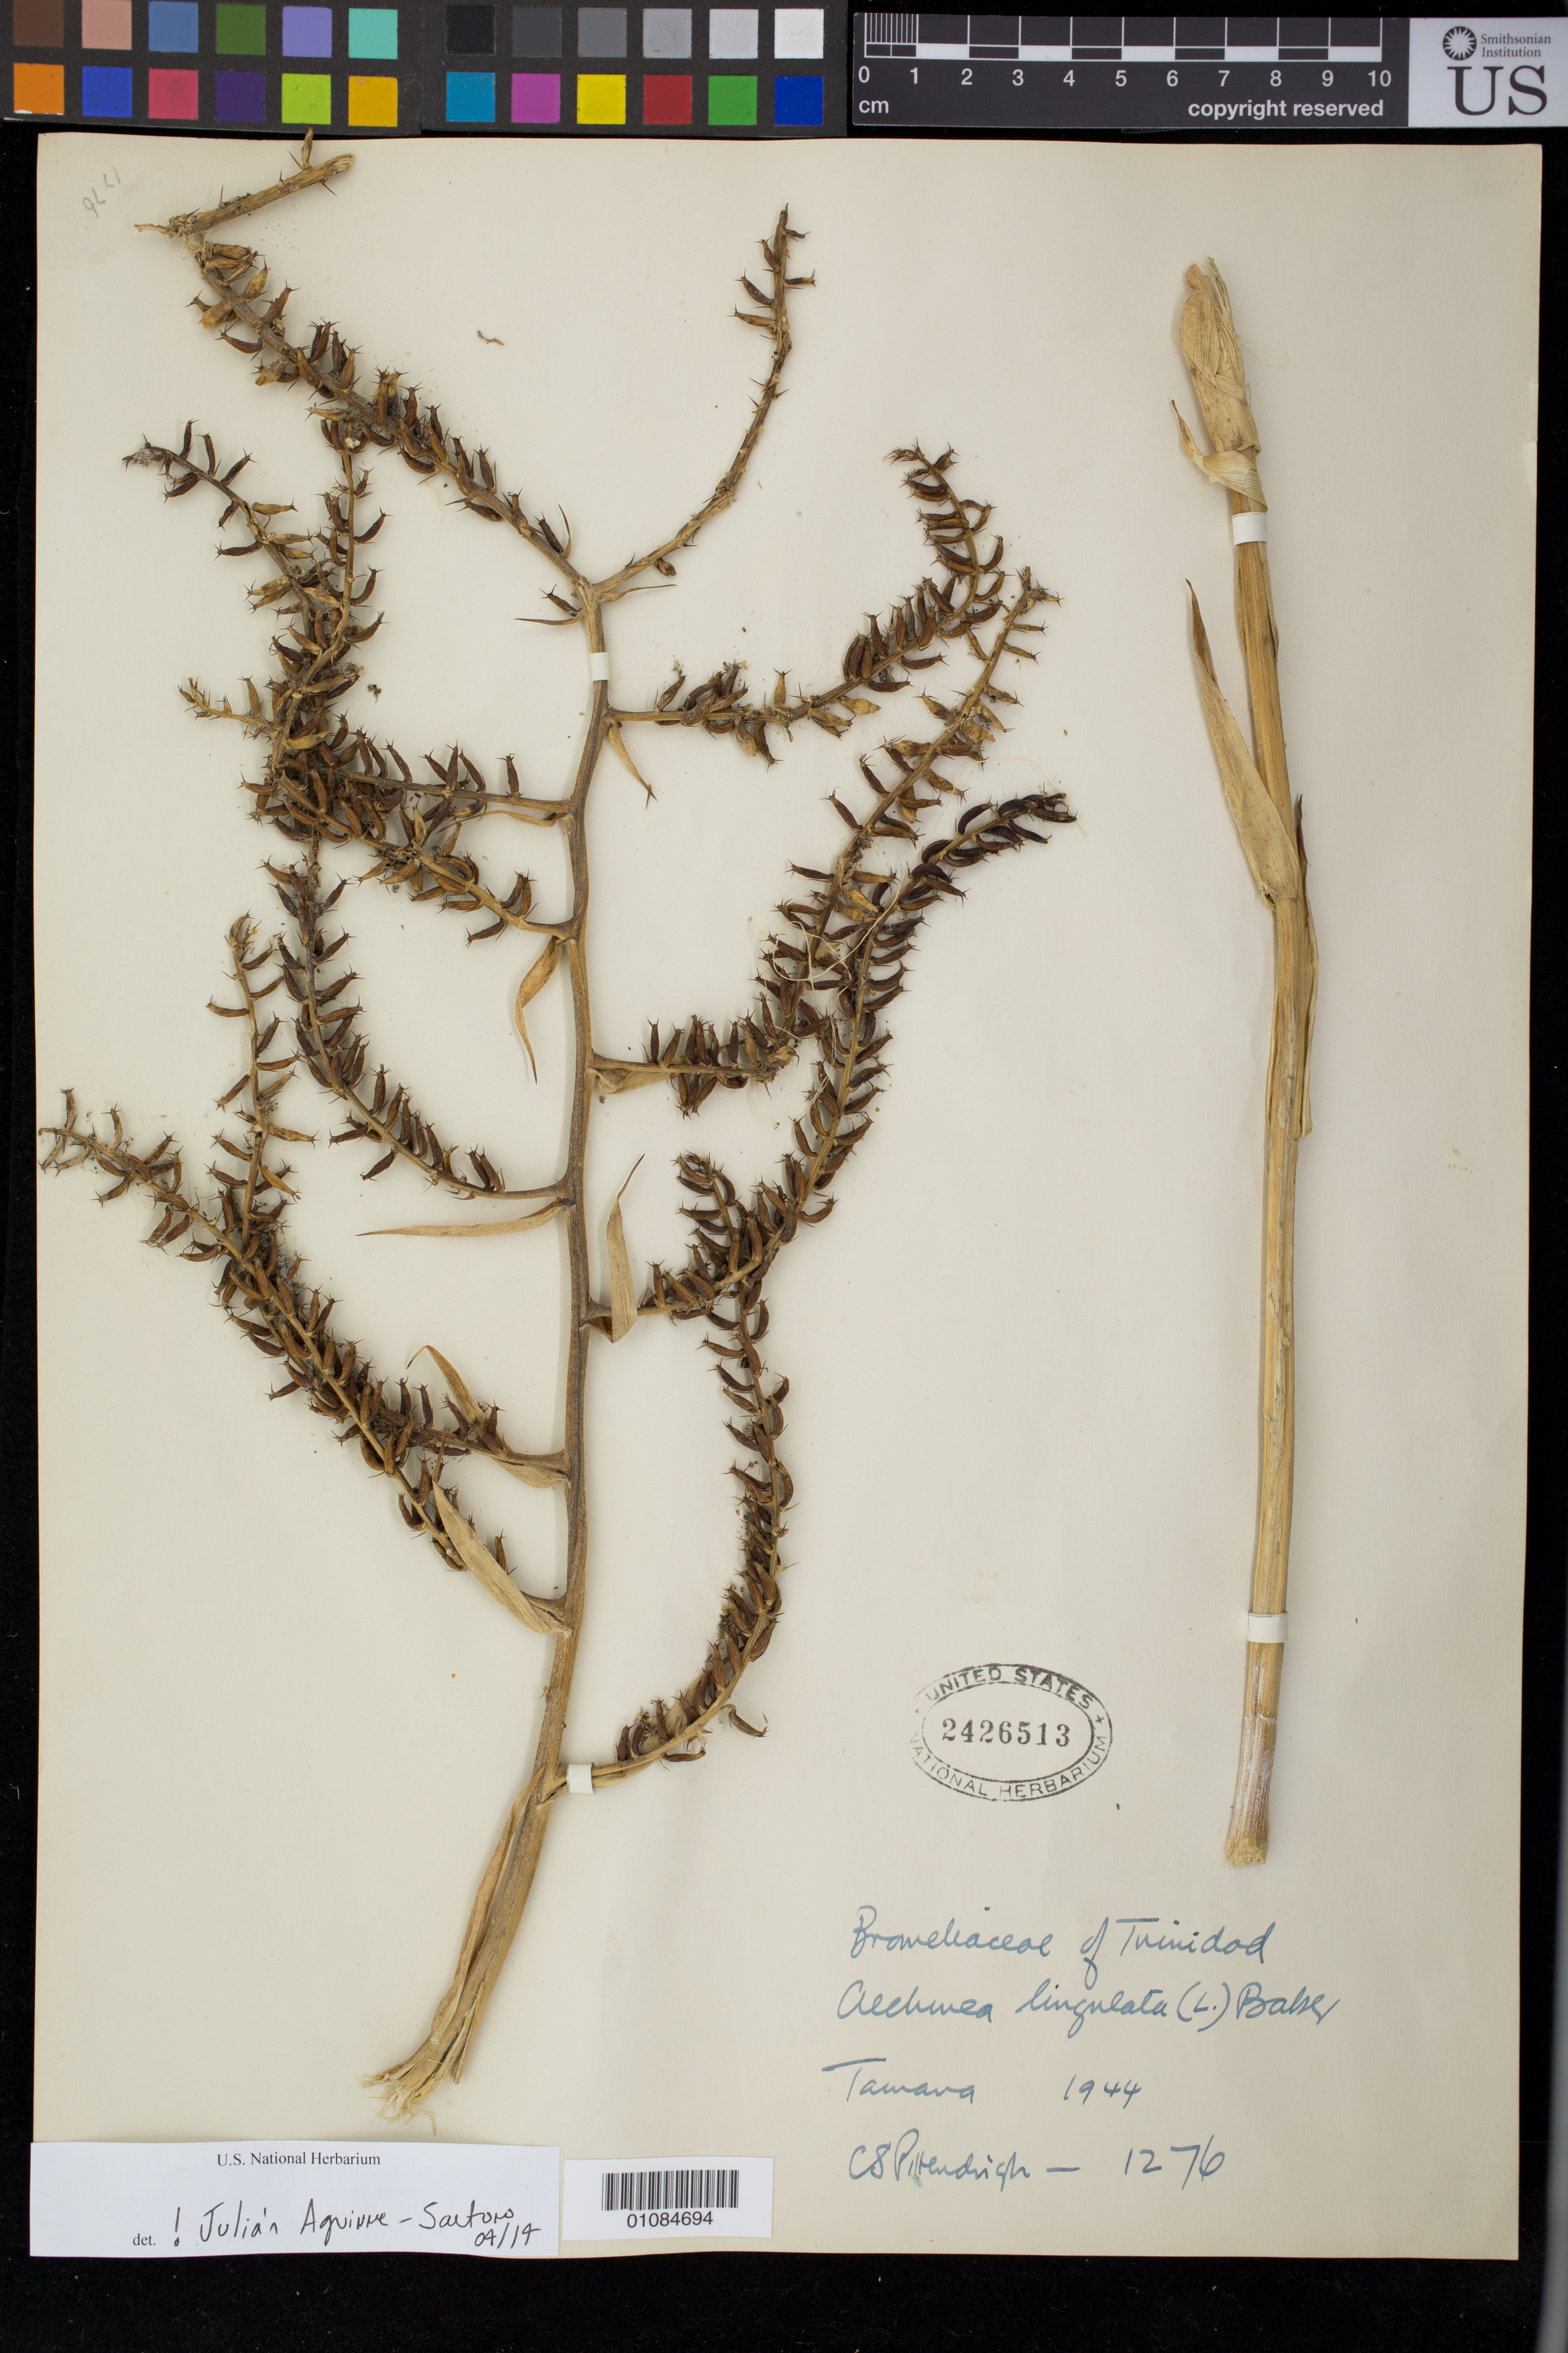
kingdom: Plantae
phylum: Tracheophyta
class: Liliopsida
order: Poales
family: Bromeliaceae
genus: Wittmackia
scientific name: Wittmackia lingulata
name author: (L.) Mez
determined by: Strong, Mark T., (BOT), Smithsonian Institution - National Museum of Natural History (UNITED STATES)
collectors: C. S. Pittendrigh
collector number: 1276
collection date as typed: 1944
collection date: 1944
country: Trinidad and Tobago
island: Trinidad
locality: Tamana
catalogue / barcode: US 2426513